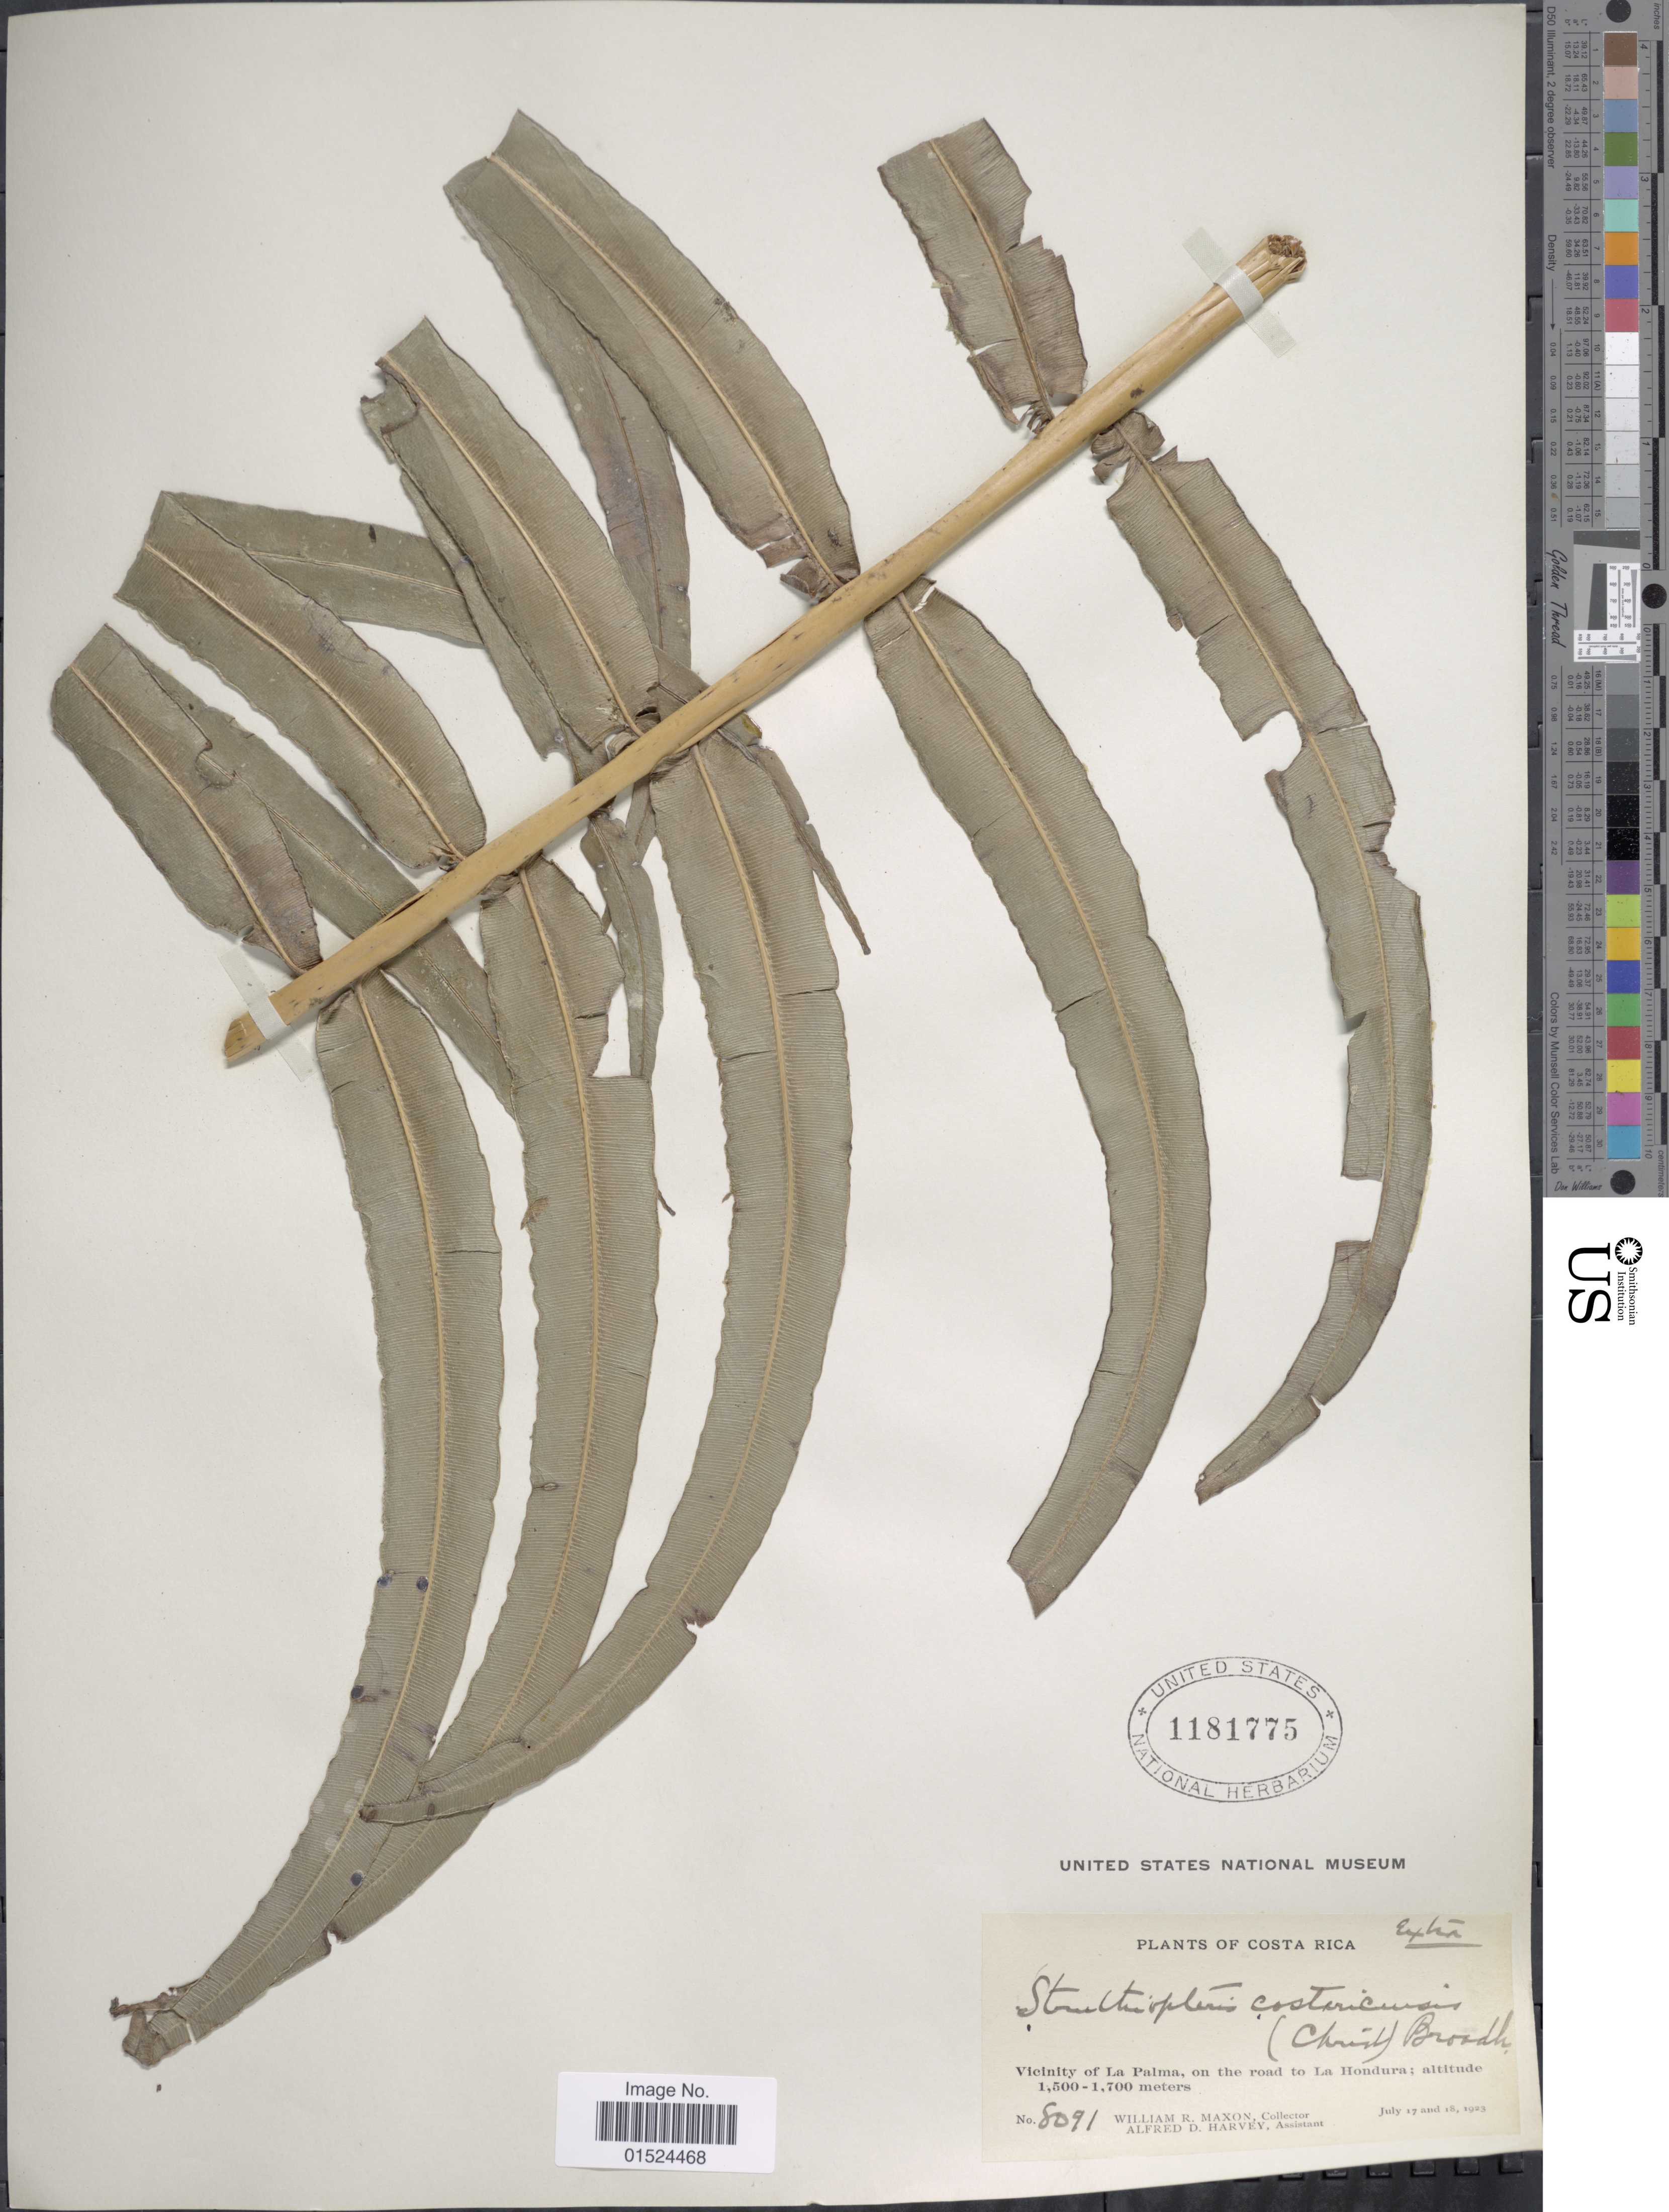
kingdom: Plantae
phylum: Tracheophyta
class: Polypodiopsida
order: Polypodiales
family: Blechnaceae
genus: Blechnum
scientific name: Blechnum schiedeanum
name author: (Schltdl. ex C. Presl) Hieron.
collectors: W. R. Maxon & A. D. Harvey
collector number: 8091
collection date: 1923-07-17/1923-07-18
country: Costa Rica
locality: Vicinity of La Palma, on the road to La Honduras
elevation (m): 1500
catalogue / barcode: US 1181775